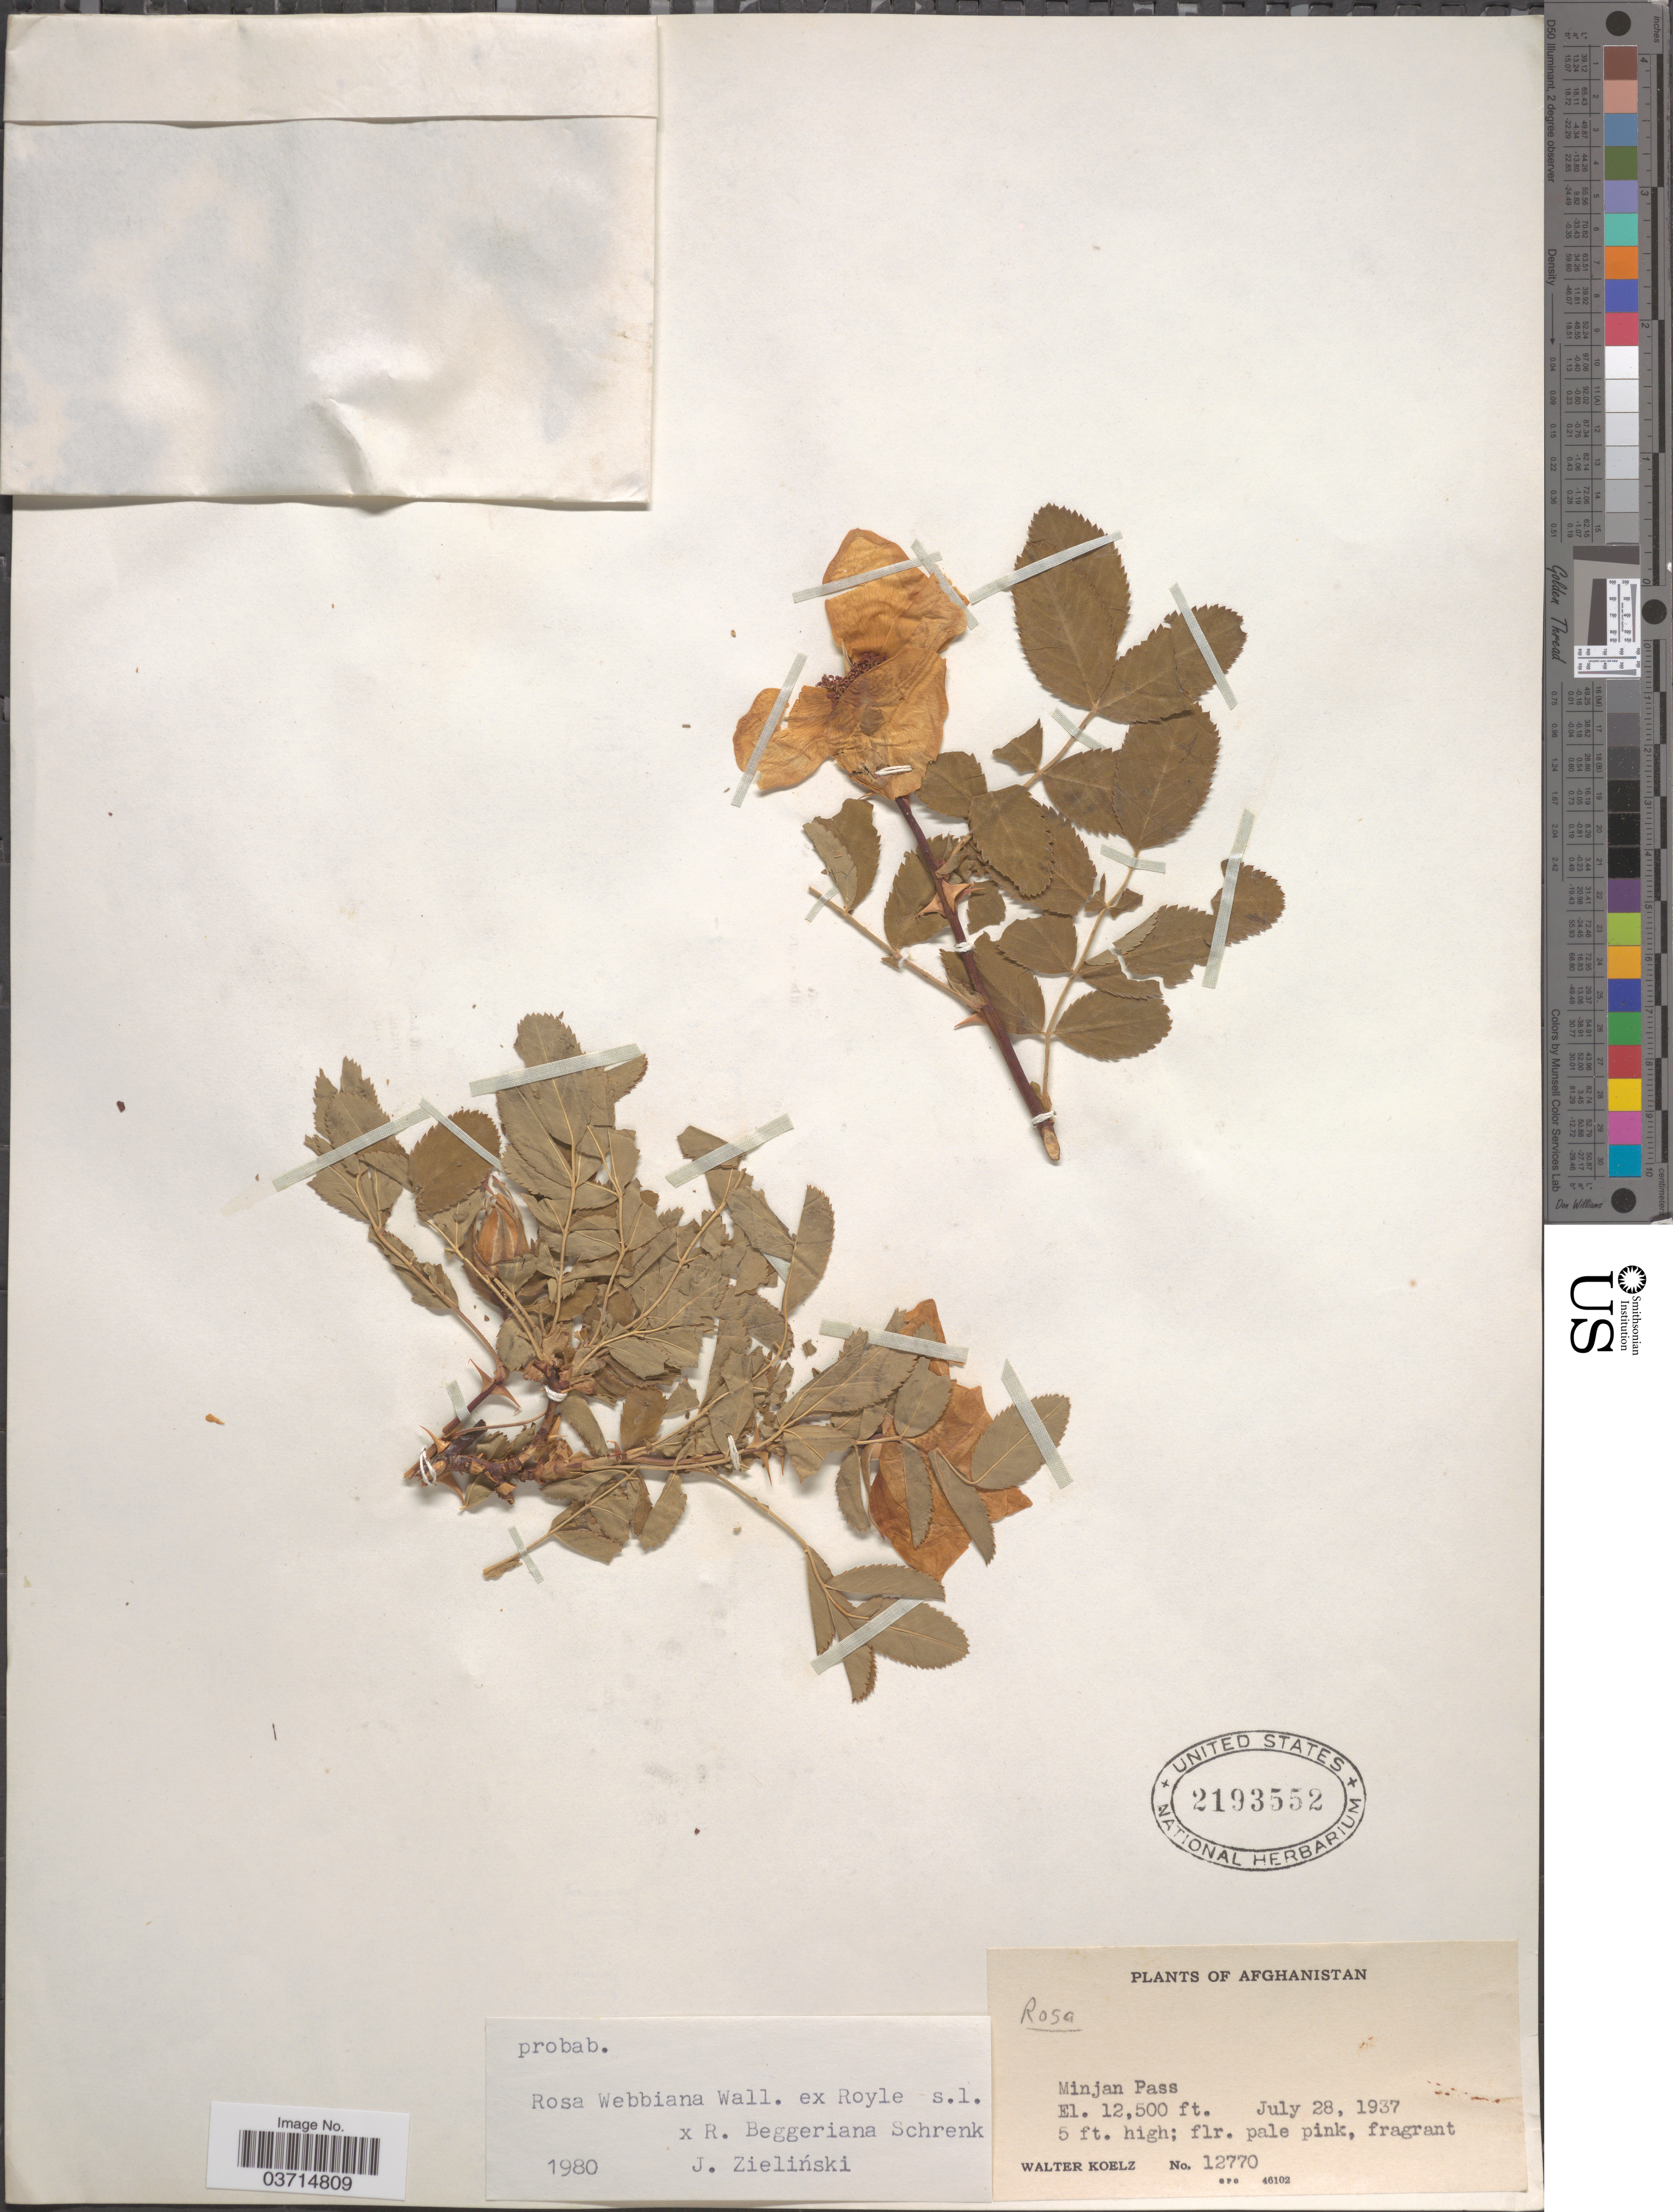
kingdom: Plantae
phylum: Tracheophyta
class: Magnoliopsida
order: Rosales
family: Rosaceae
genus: Rosa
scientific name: Rosa webbiana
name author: Wall. ex Royle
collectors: W. N. Koelz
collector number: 12770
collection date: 1937-07-28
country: Afghanistan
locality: Minjan Pass.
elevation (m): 3810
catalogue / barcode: US 2193552